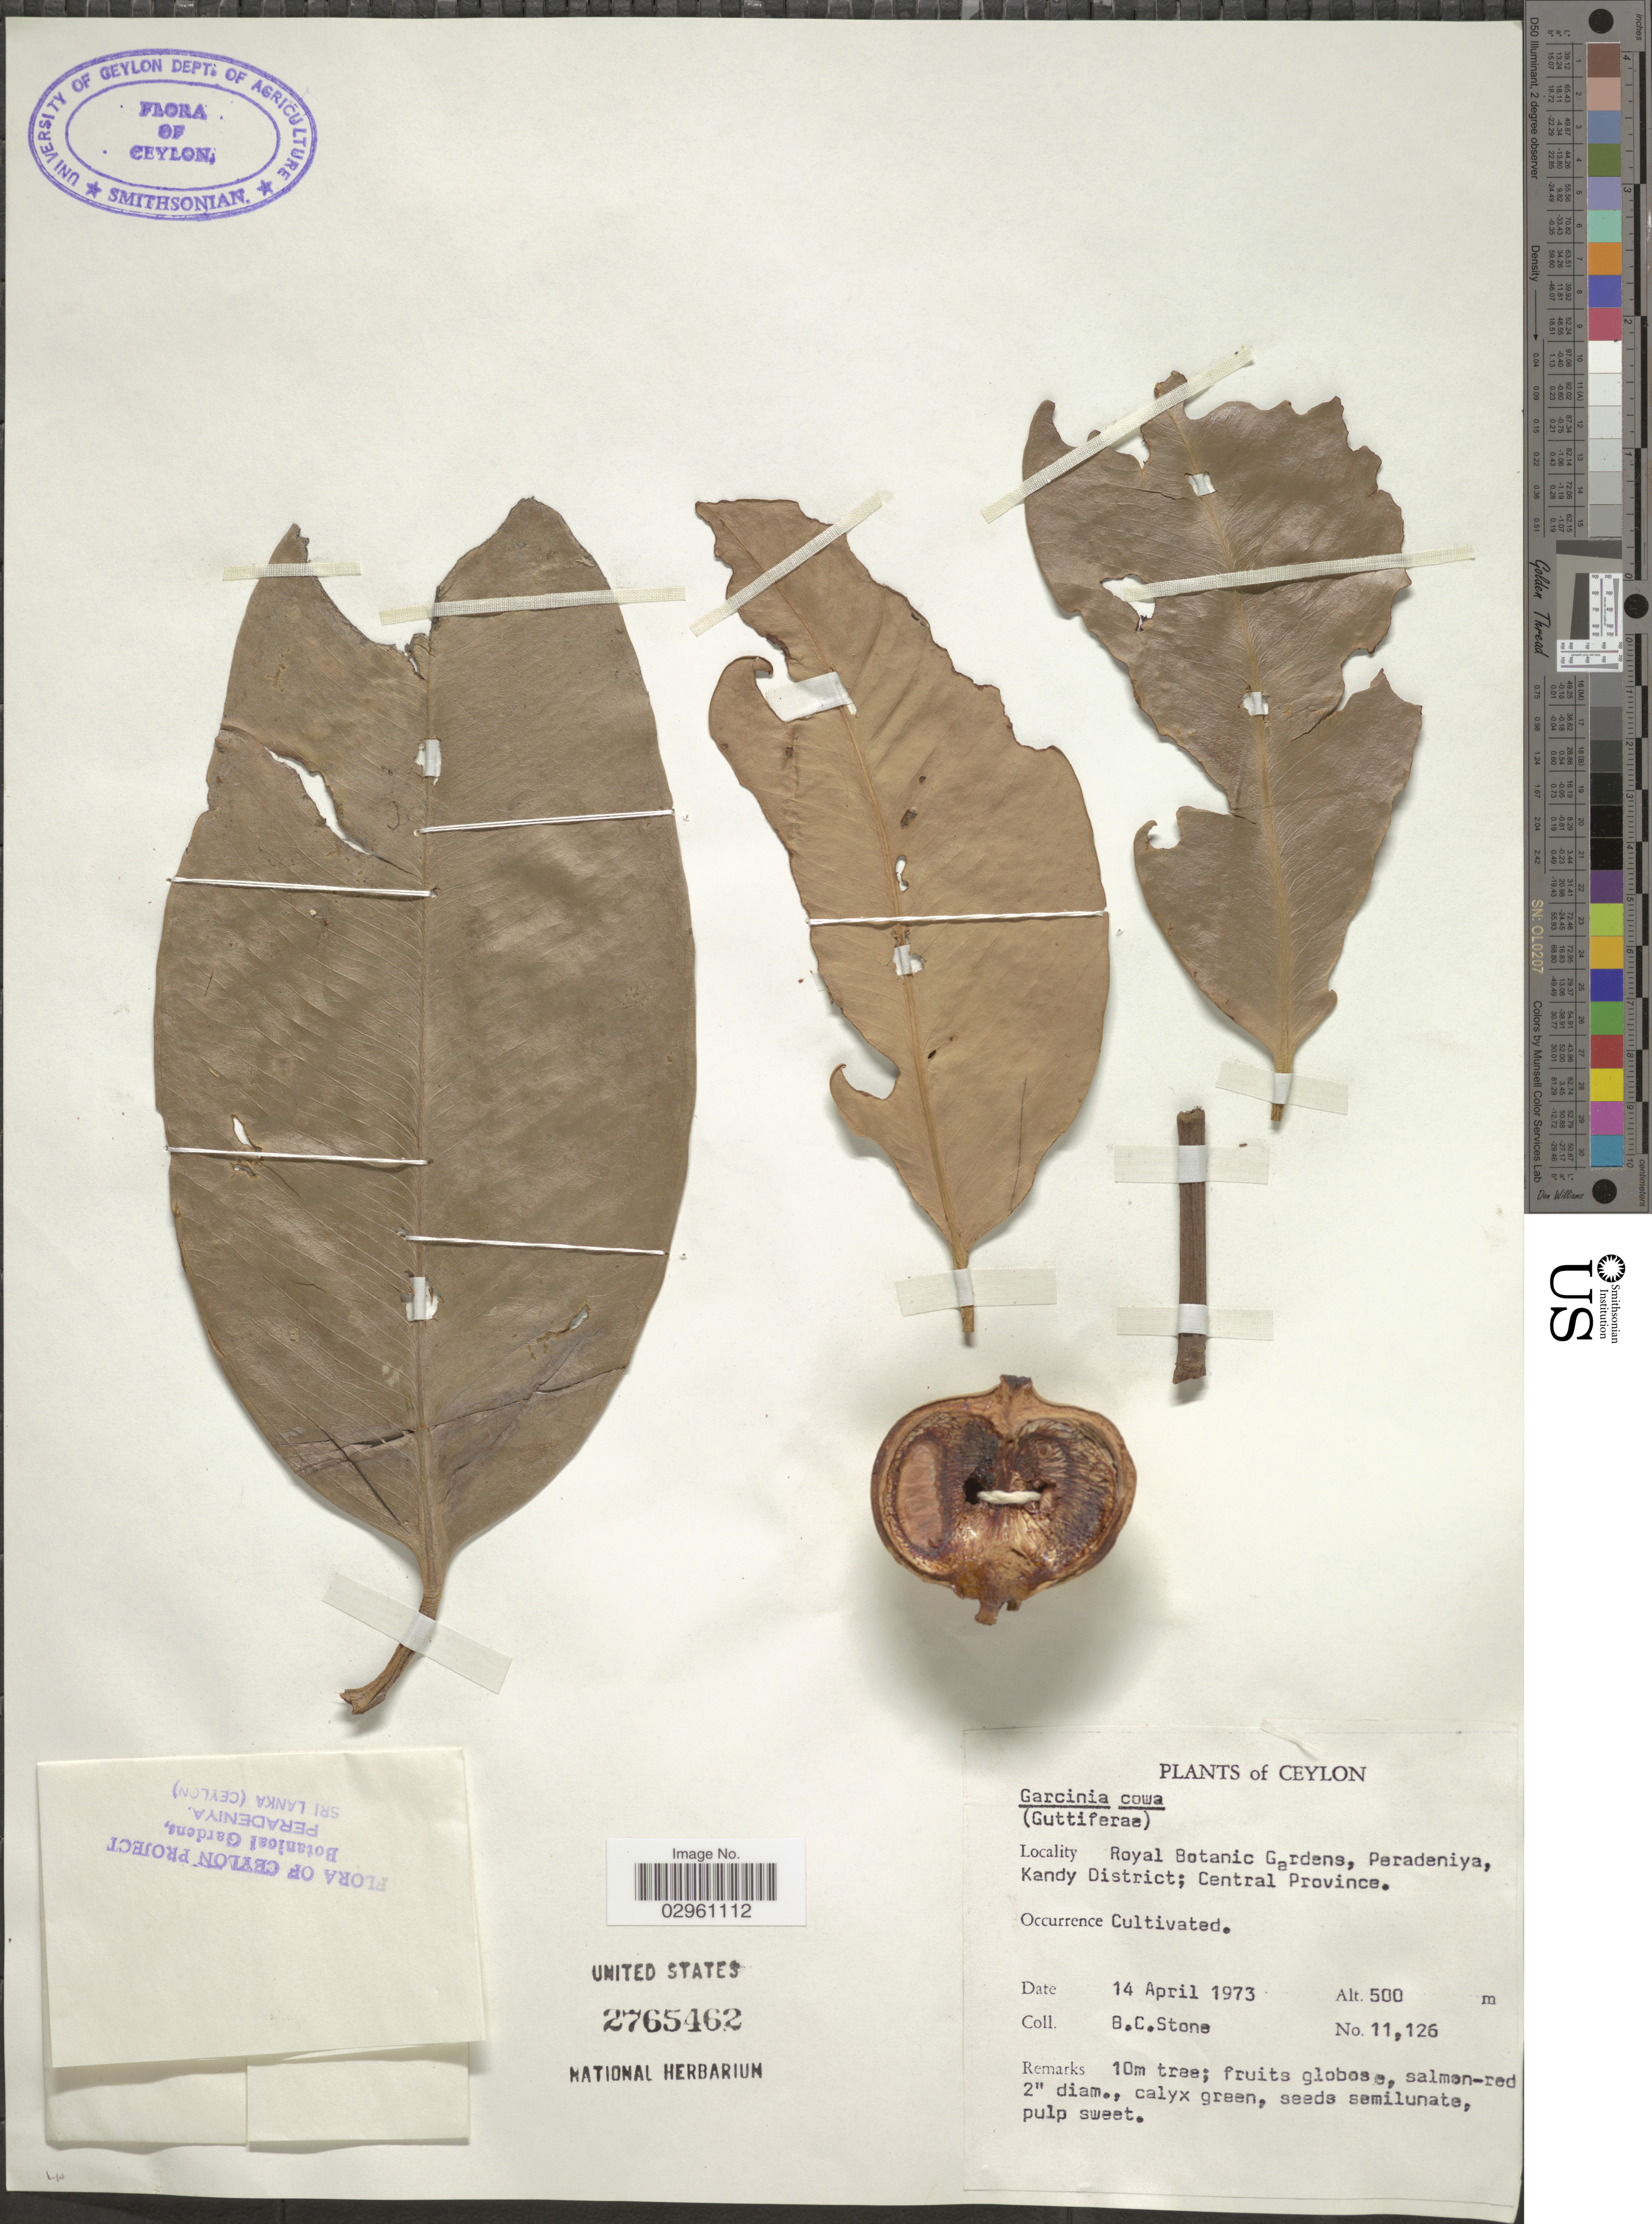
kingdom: Plantae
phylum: Tracheophyta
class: Magnoliopsida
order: Malpighiales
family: Clusiaceae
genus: Garcinia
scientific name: Garcinia cowa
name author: Roxb. ex Choisy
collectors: B. C. Stone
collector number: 11126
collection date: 1973-04-14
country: Sri Lanka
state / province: Central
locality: Ceylon. Royal Botanic Gardens, Peradeniya, Kandy District; Central Province.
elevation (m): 500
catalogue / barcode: US 2765462